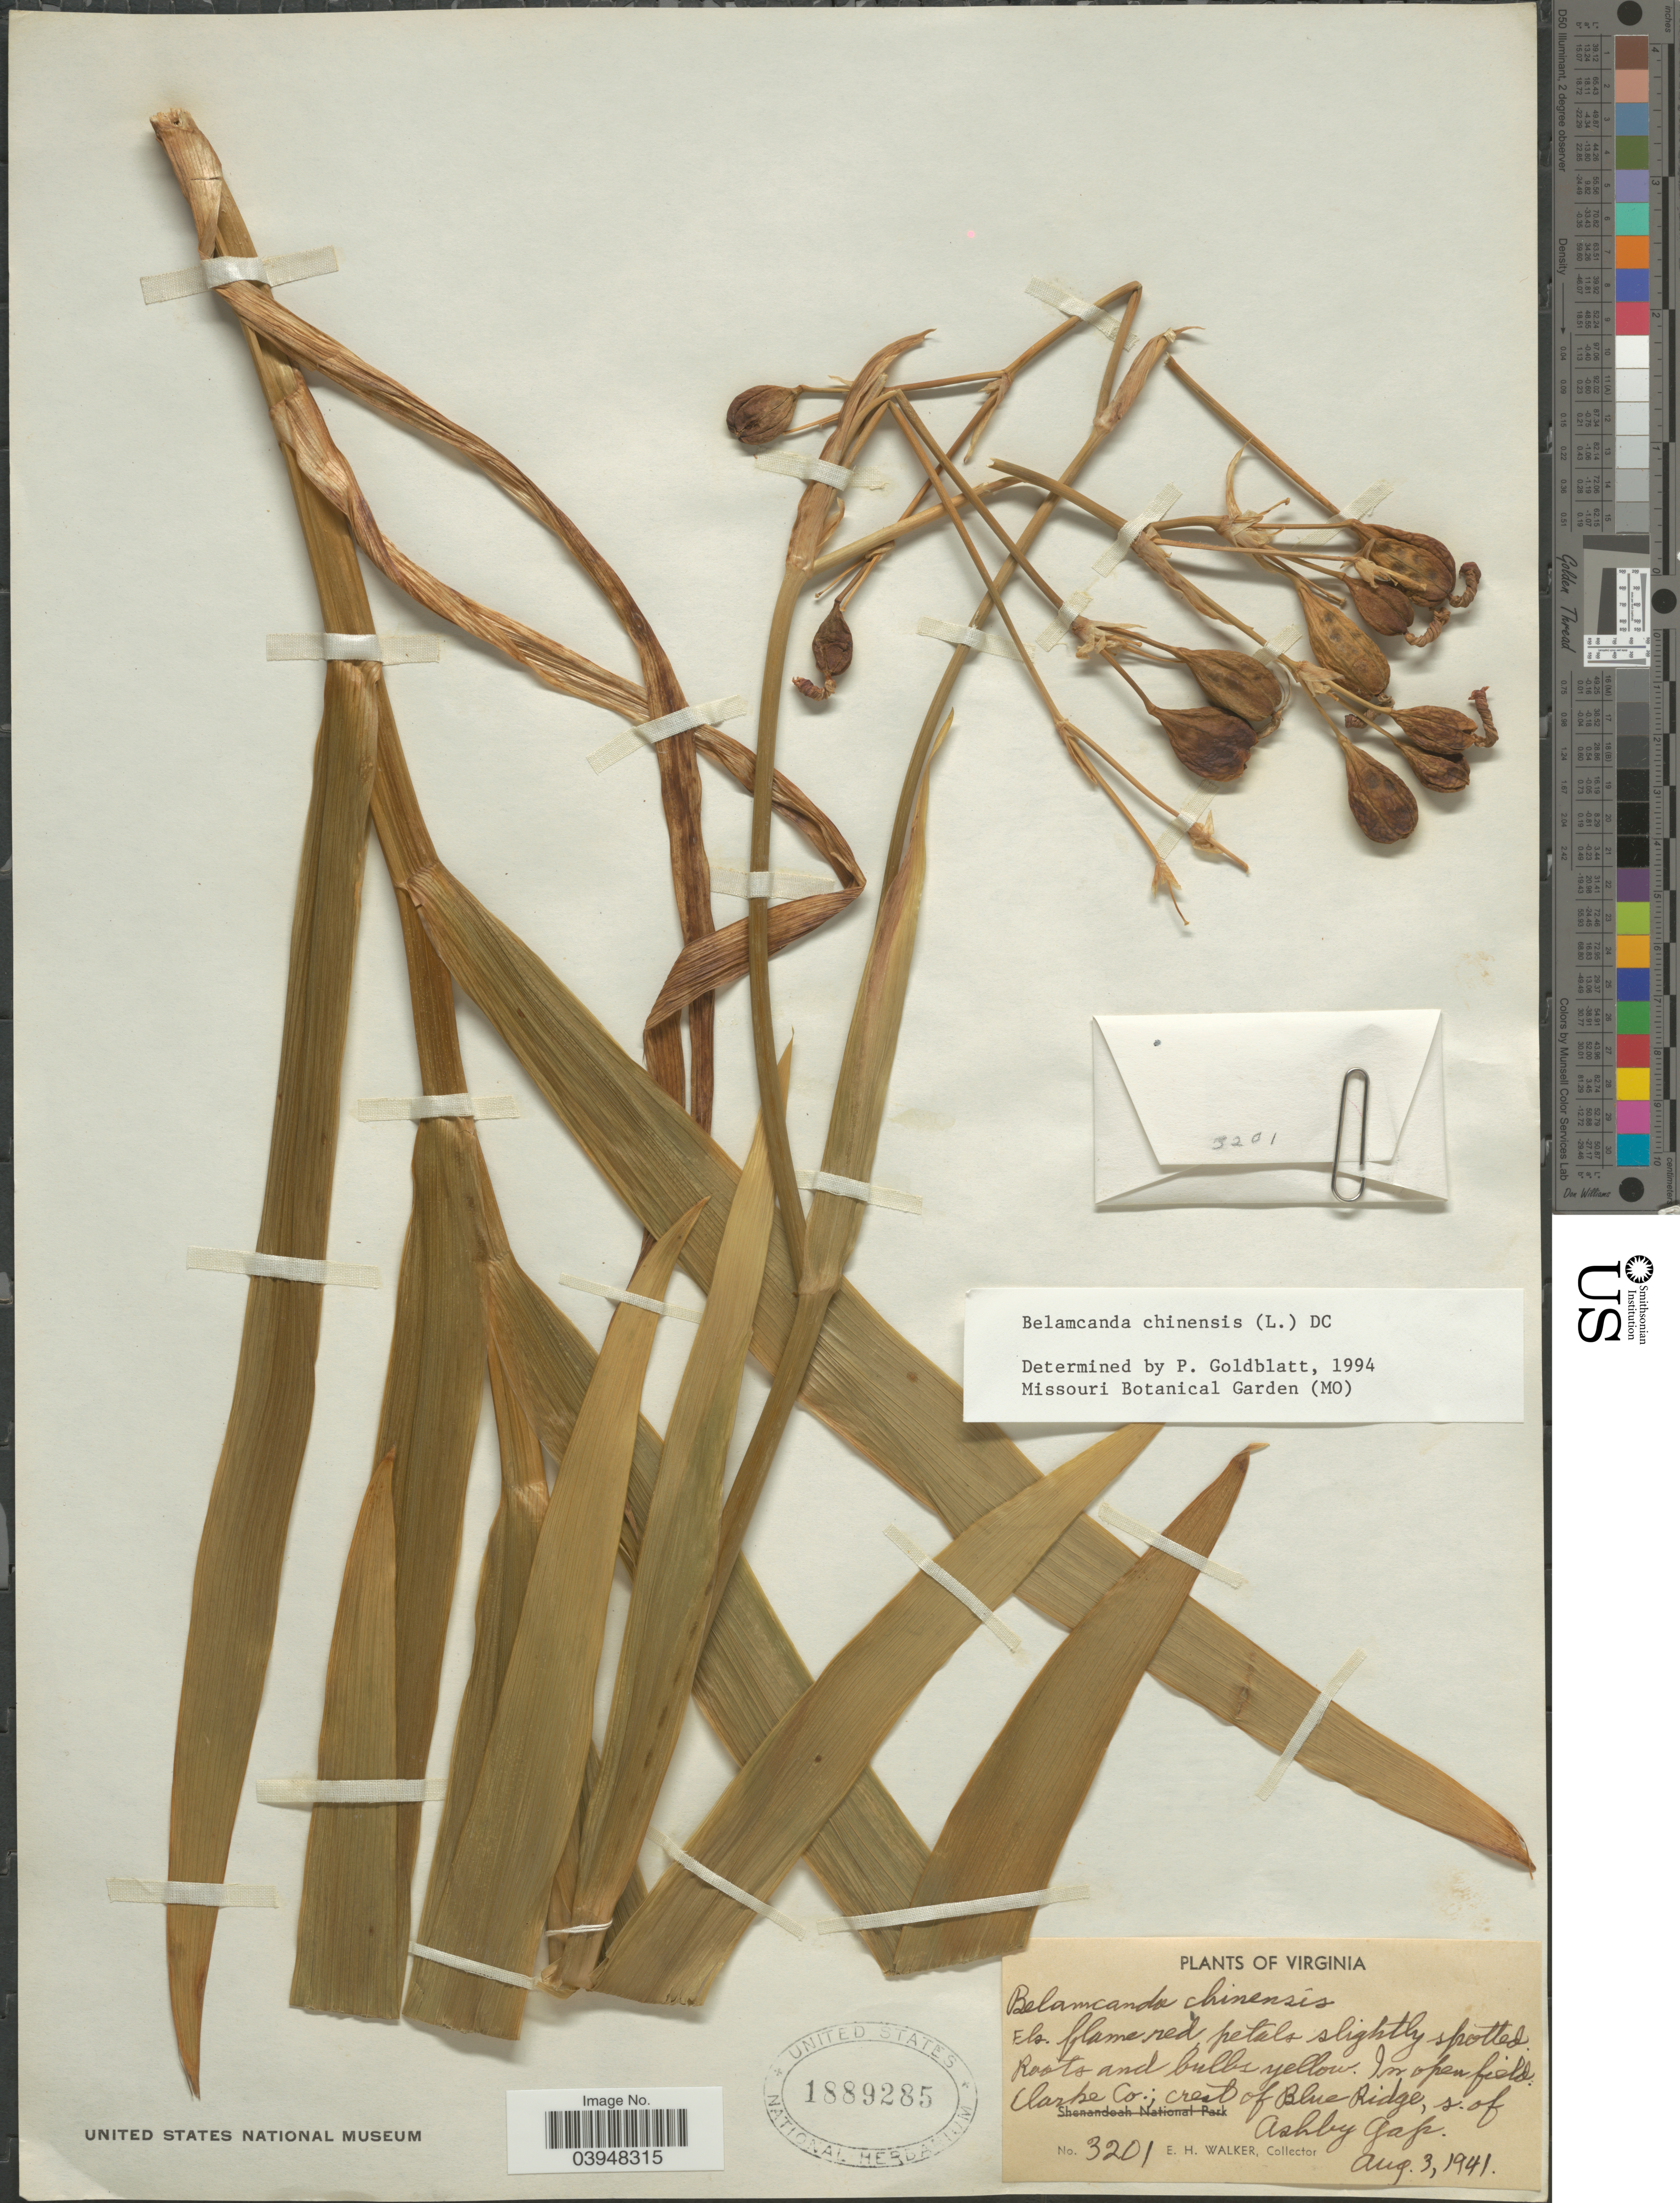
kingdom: Plantae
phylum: Tracheophyta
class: Liliopsida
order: Asparagales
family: Iridaceae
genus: Iris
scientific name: Iris domestica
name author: (L.) Goldblatt & Mabb.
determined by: Strong, Mark T., (BOT), Smithsonian Institution - National Museum of Natural History (UNITED STATES)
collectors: E. H. Walker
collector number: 3201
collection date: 1941-08-03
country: United States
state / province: Virginia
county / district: Clarke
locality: Clarke Co.; crest of Blue Ridge, s. of Ashley Gap.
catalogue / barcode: US 1889285